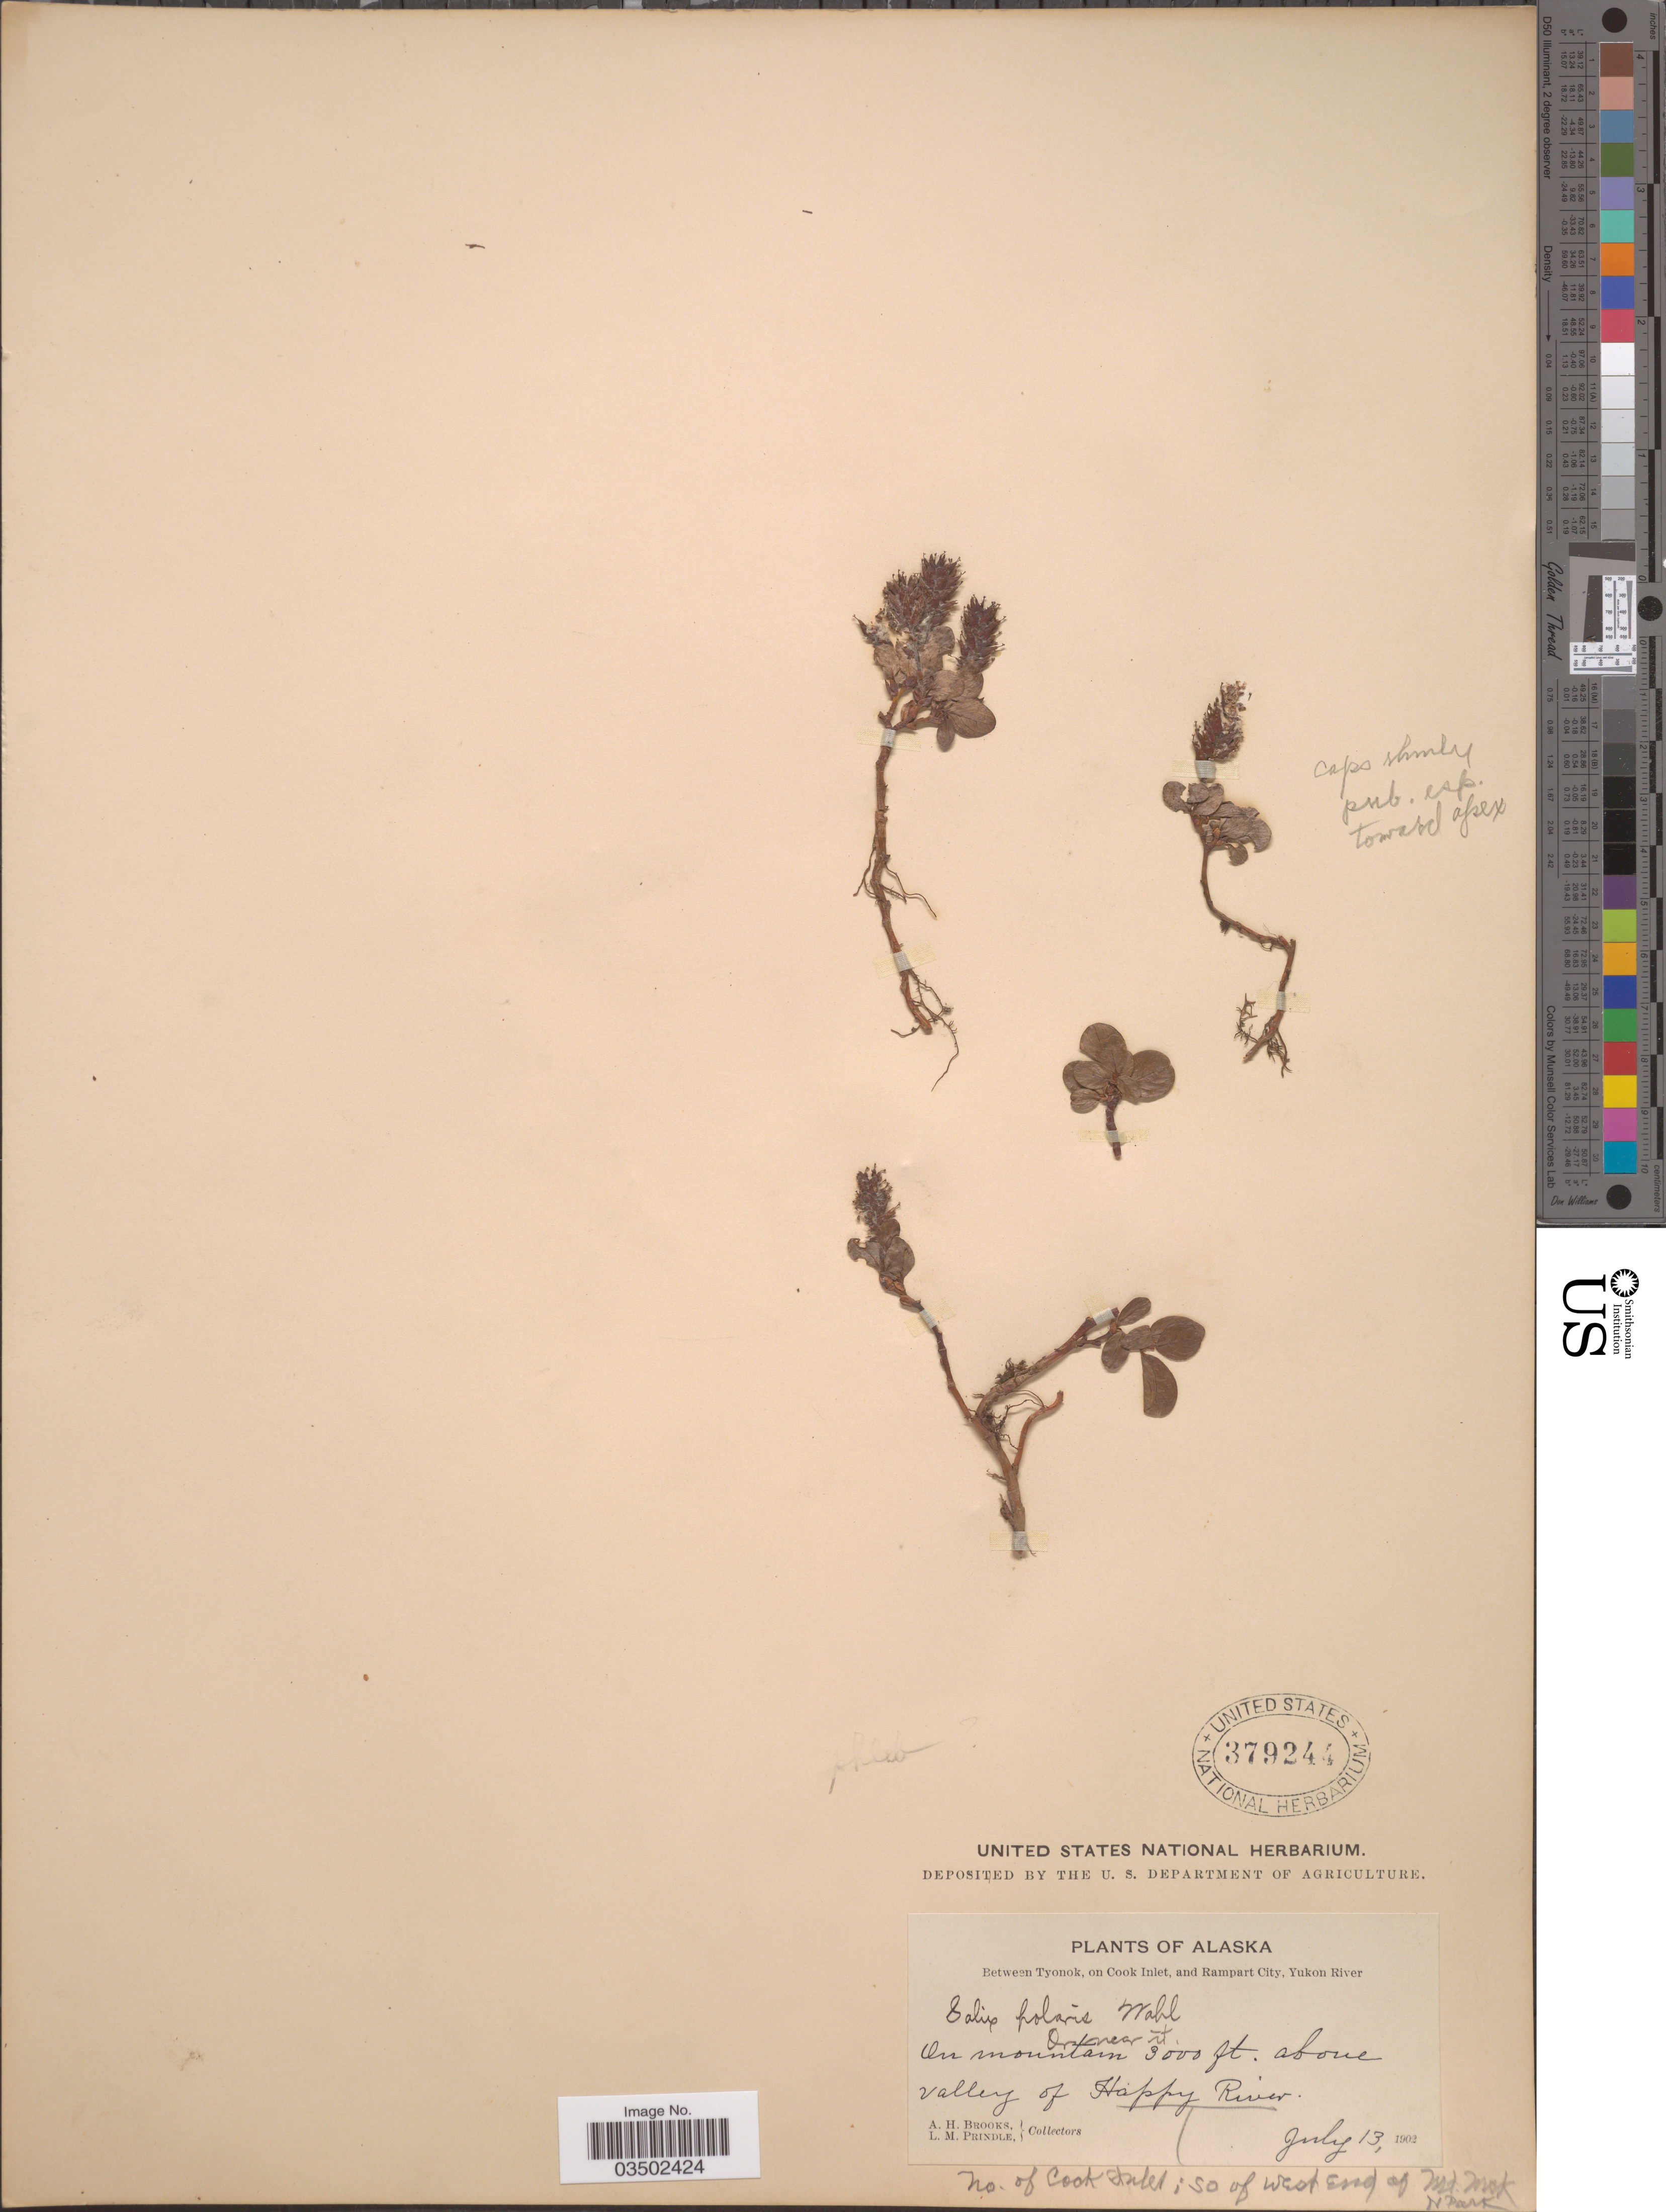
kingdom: Plantae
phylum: Tracheophyta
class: Magnoliopsida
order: Malpighiales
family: Salicaceae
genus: Salix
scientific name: Salix polaris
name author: Wahlenb.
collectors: A. Brooks & L. Prindle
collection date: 1902-07-13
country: United States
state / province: Alaska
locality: Between Tyonok, on Cook Inlet, and Rampart City, Yukon River. On mountain or near it. Above valley of Happy River. No. of Cook Inlet; so of west end of Mt. McK N Park.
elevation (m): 914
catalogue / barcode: US 379244